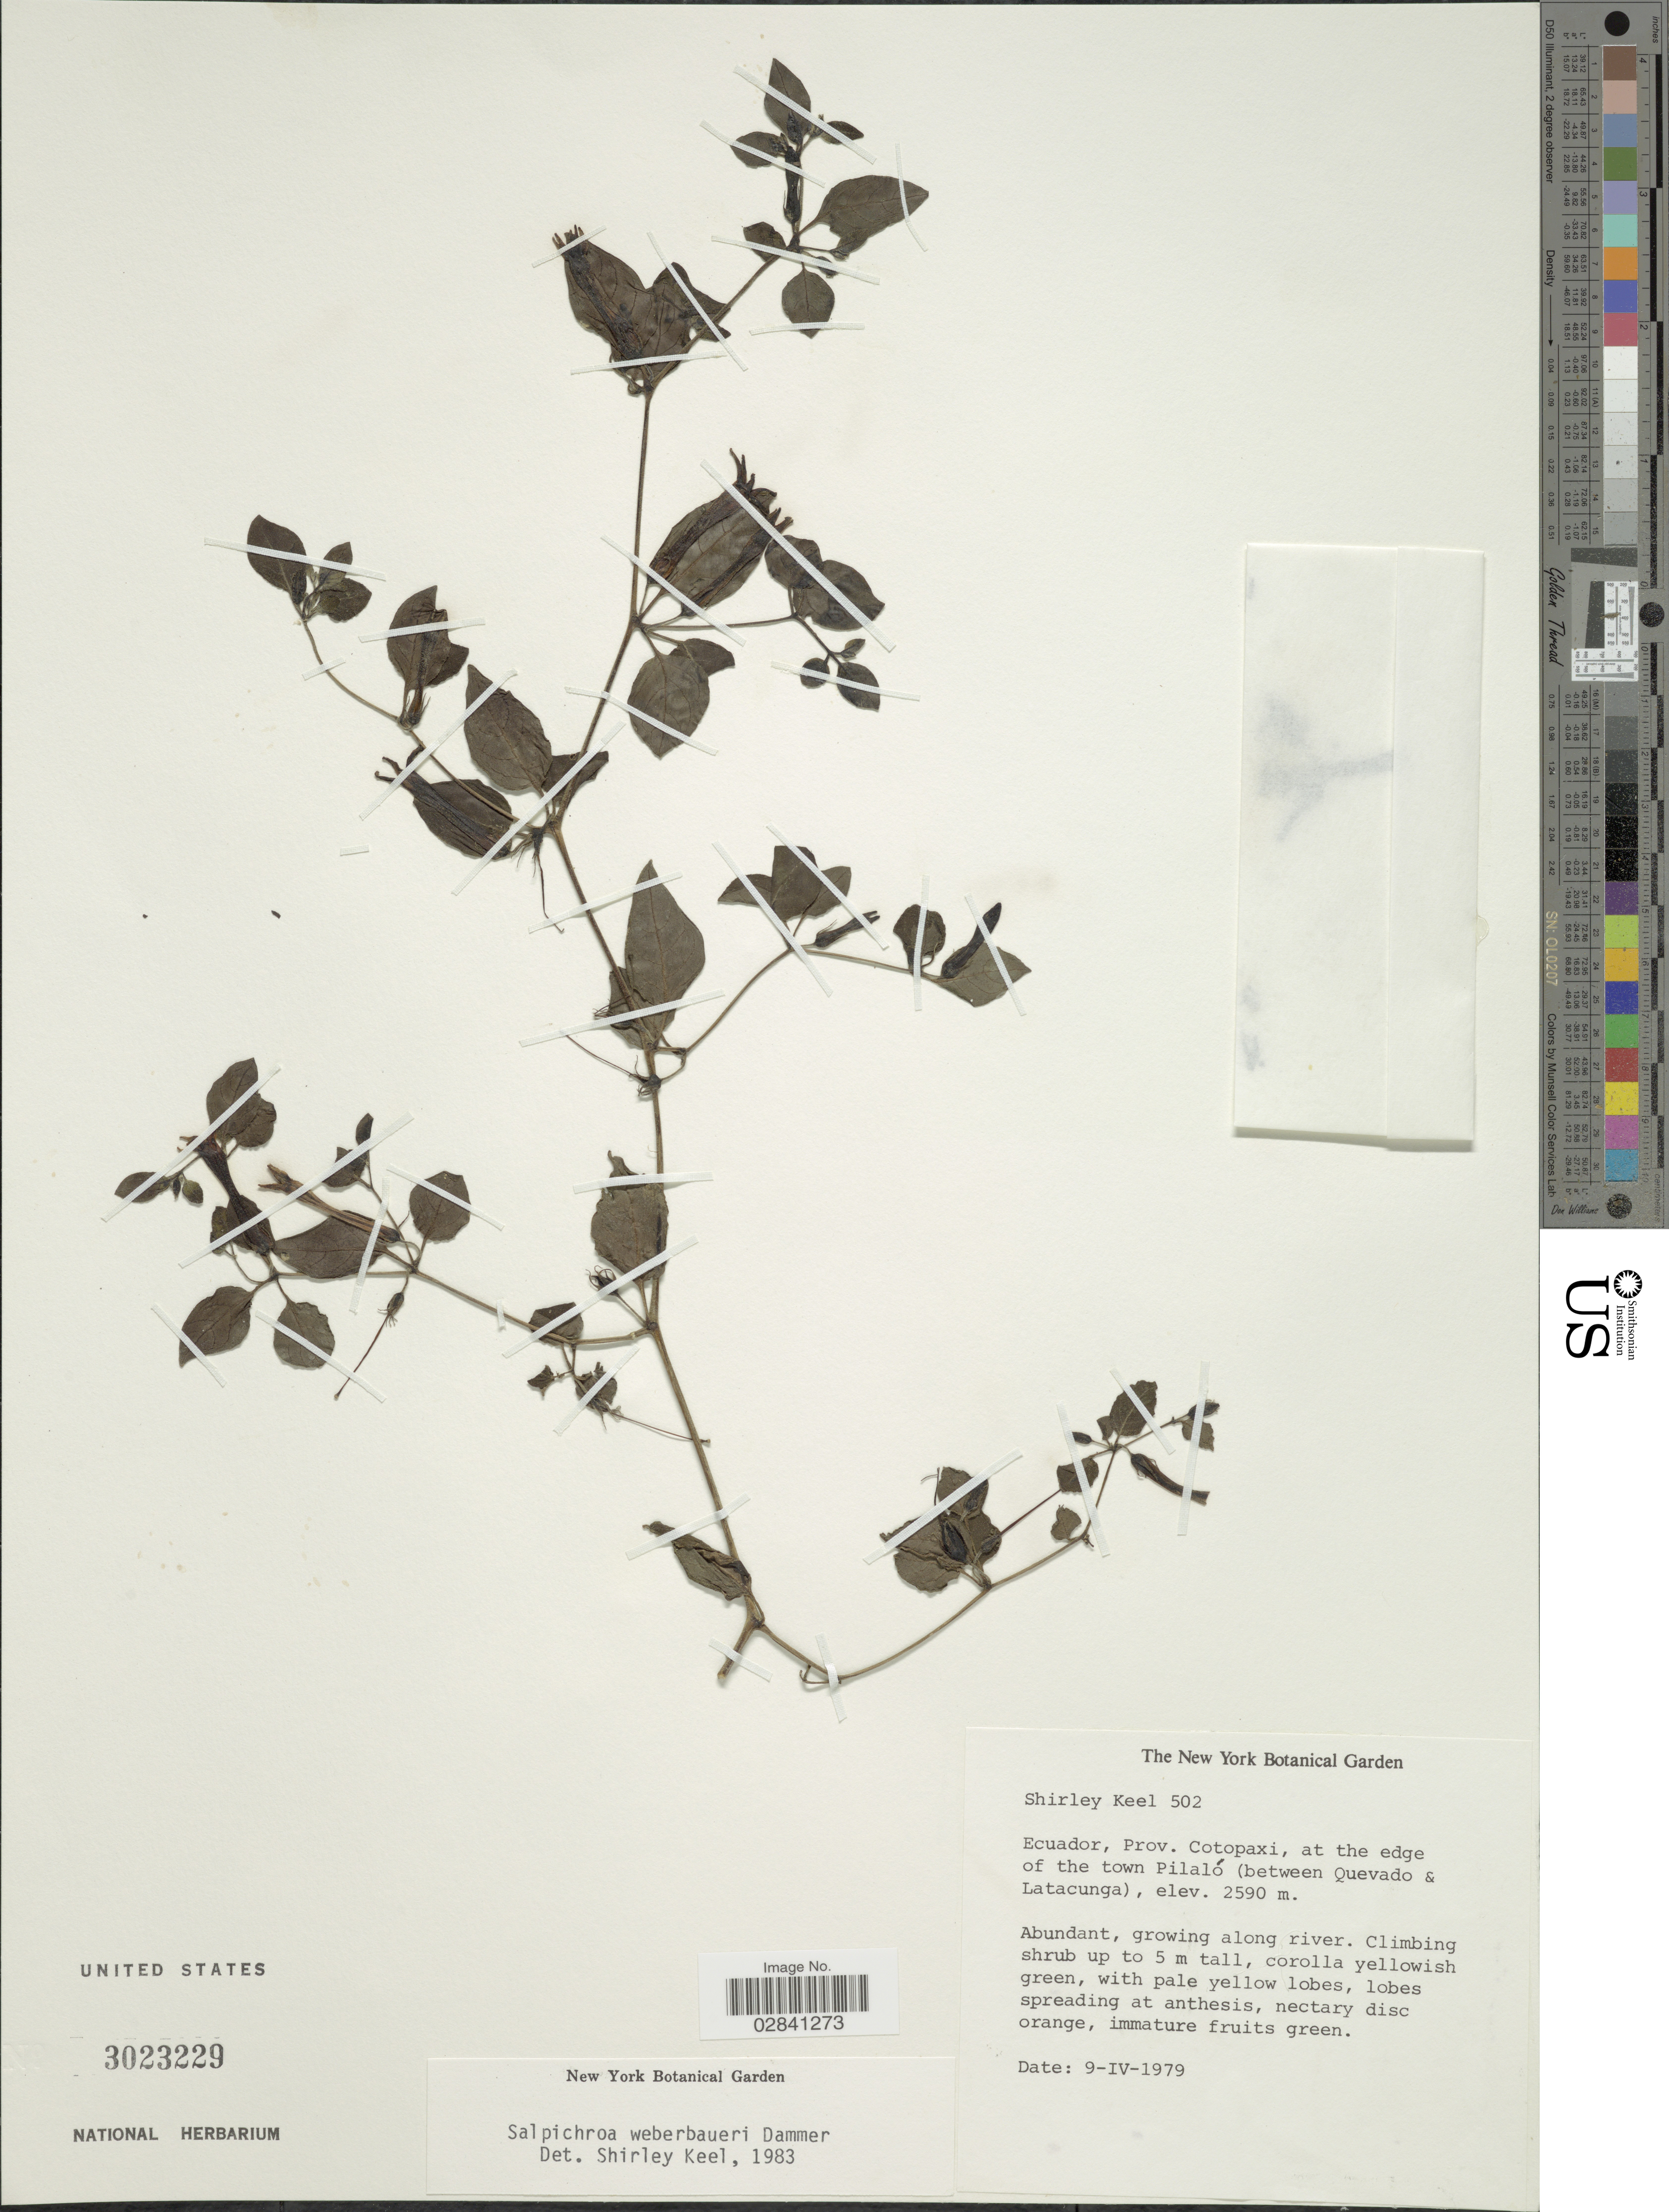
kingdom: Plantae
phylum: Tracheophyta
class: Magnoliopsida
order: Solanales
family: Solanaceae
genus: Salpichroa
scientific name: Salpichroa weberbauerii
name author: Dammer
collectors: S. Keel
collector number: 502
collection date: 1979-04-09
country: Ecuador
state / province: Cotopaxi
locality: At the edge of the town Pilaló (between Quevado & Latacunga).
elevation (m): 2590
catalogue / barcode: US 3023229